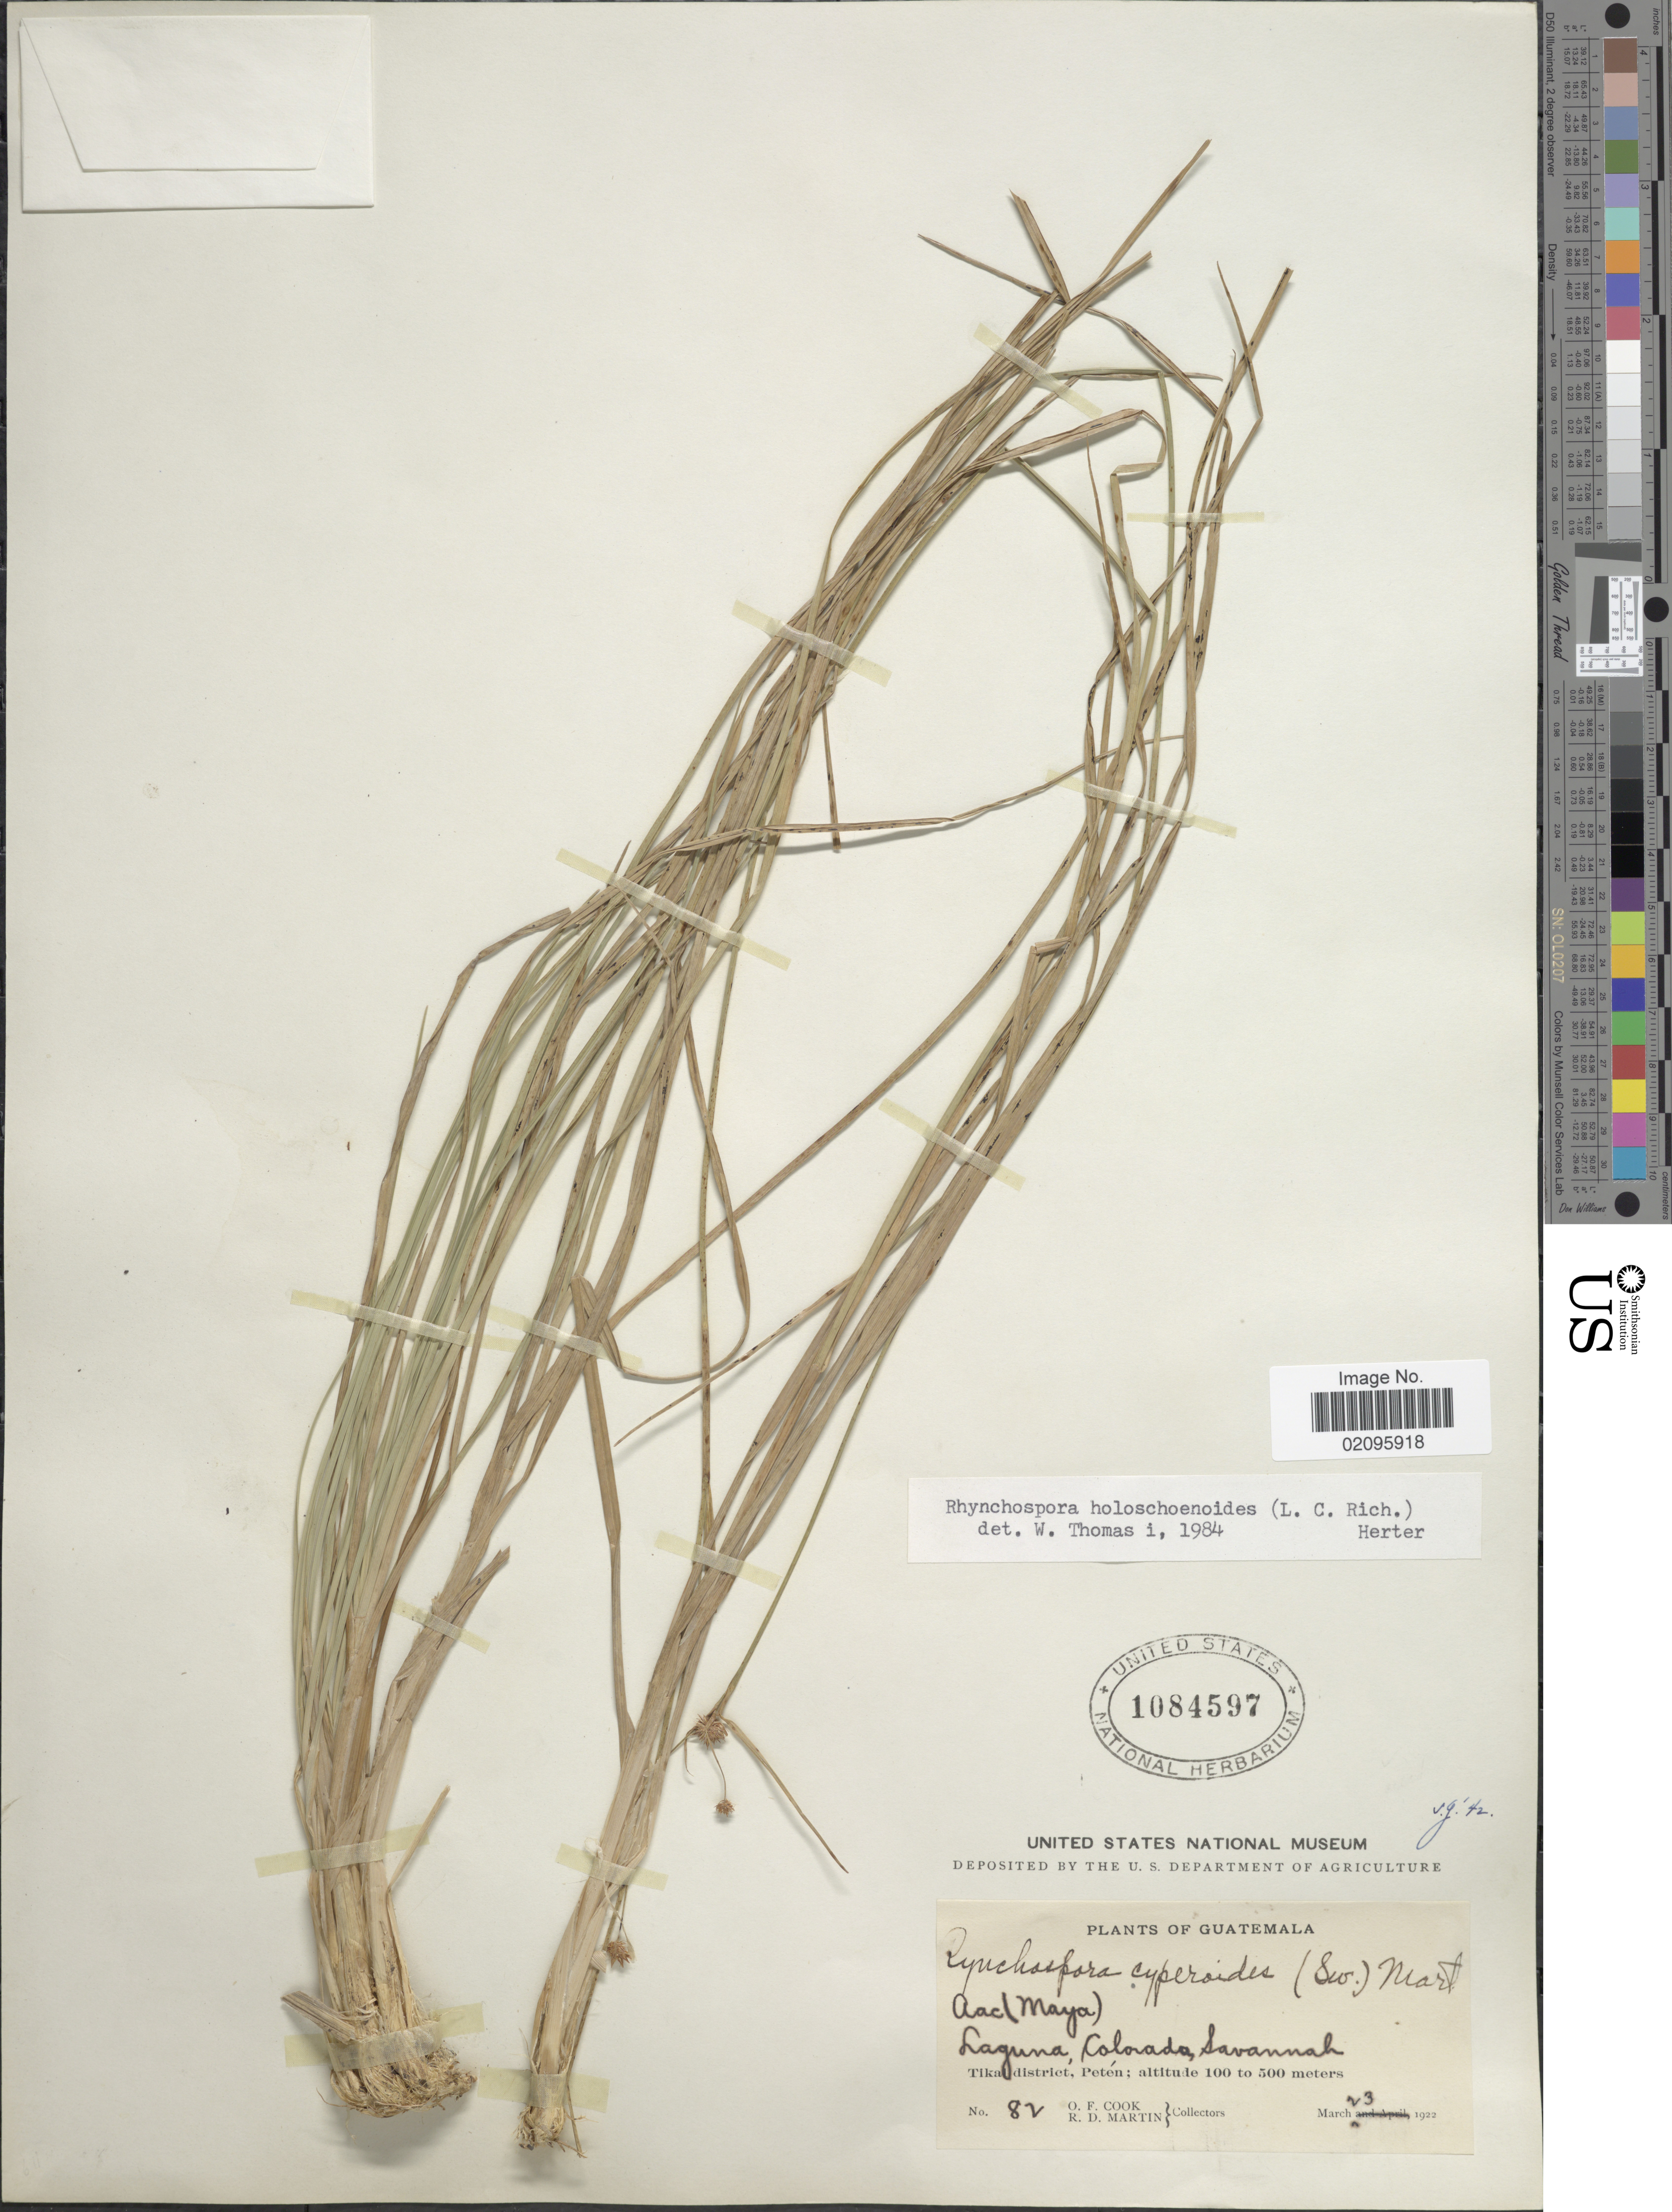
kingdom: Plantae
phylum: Tracheophyta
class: Liliopsida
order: Poales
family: Cyperaceae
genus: Rhynchospora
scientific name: Rhynchospora holoschoenoides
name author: (Rich.) Herter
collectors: O. F. Cook & R. D. Martin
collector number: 82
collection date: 1922-03-23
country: Guatemala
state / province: El Petén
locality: Laguna, Colorada, Savannah, Tikal District, Peten.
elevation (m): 100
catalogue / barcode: US 1084597